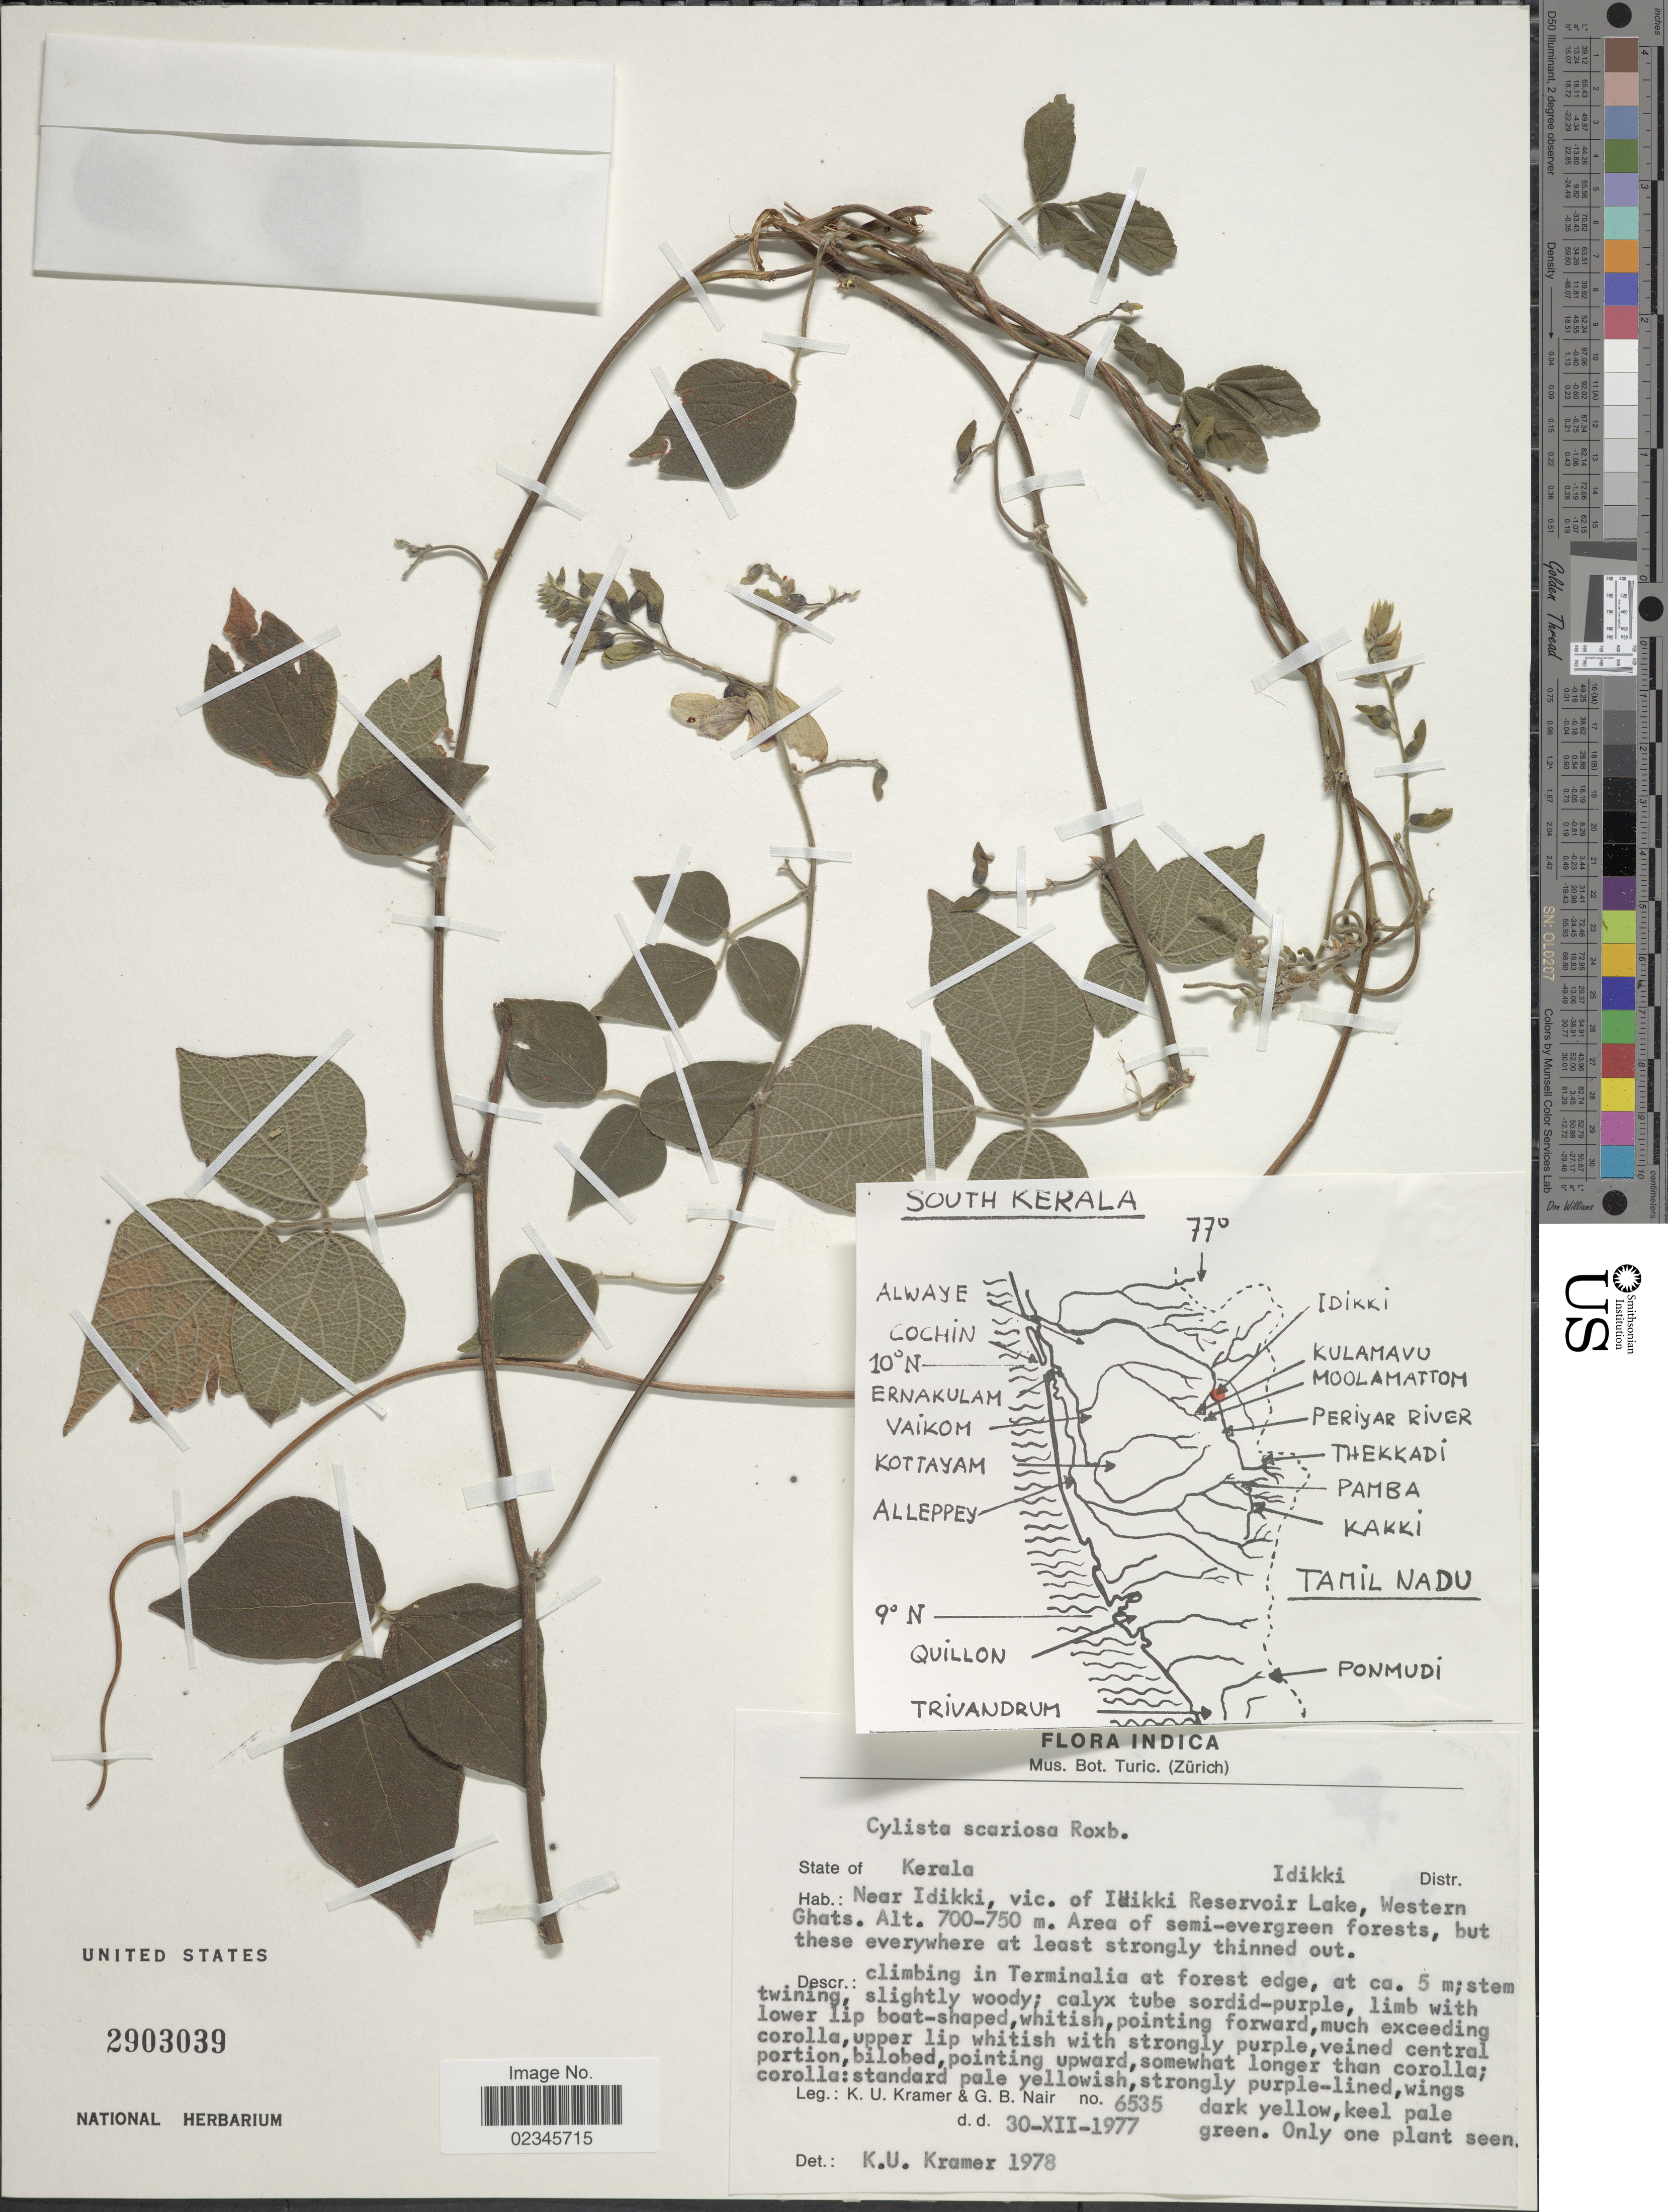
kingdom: Plantae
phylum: Tracheophyta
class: Magnoliopsida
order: Fabales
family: Fabaceae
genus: Paracalyx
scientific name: Paracalyx scariosus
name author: (Roxb.) Ali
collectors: K. U. Kramer & G. Nair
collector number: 6535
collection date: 1977-12-30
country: India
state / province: Kerala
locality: Indica, Idikki Distr., near Idikki, vic. of Idikki Reservoir Lake, Western Ghats.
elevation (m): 700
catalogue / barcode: US 2903039